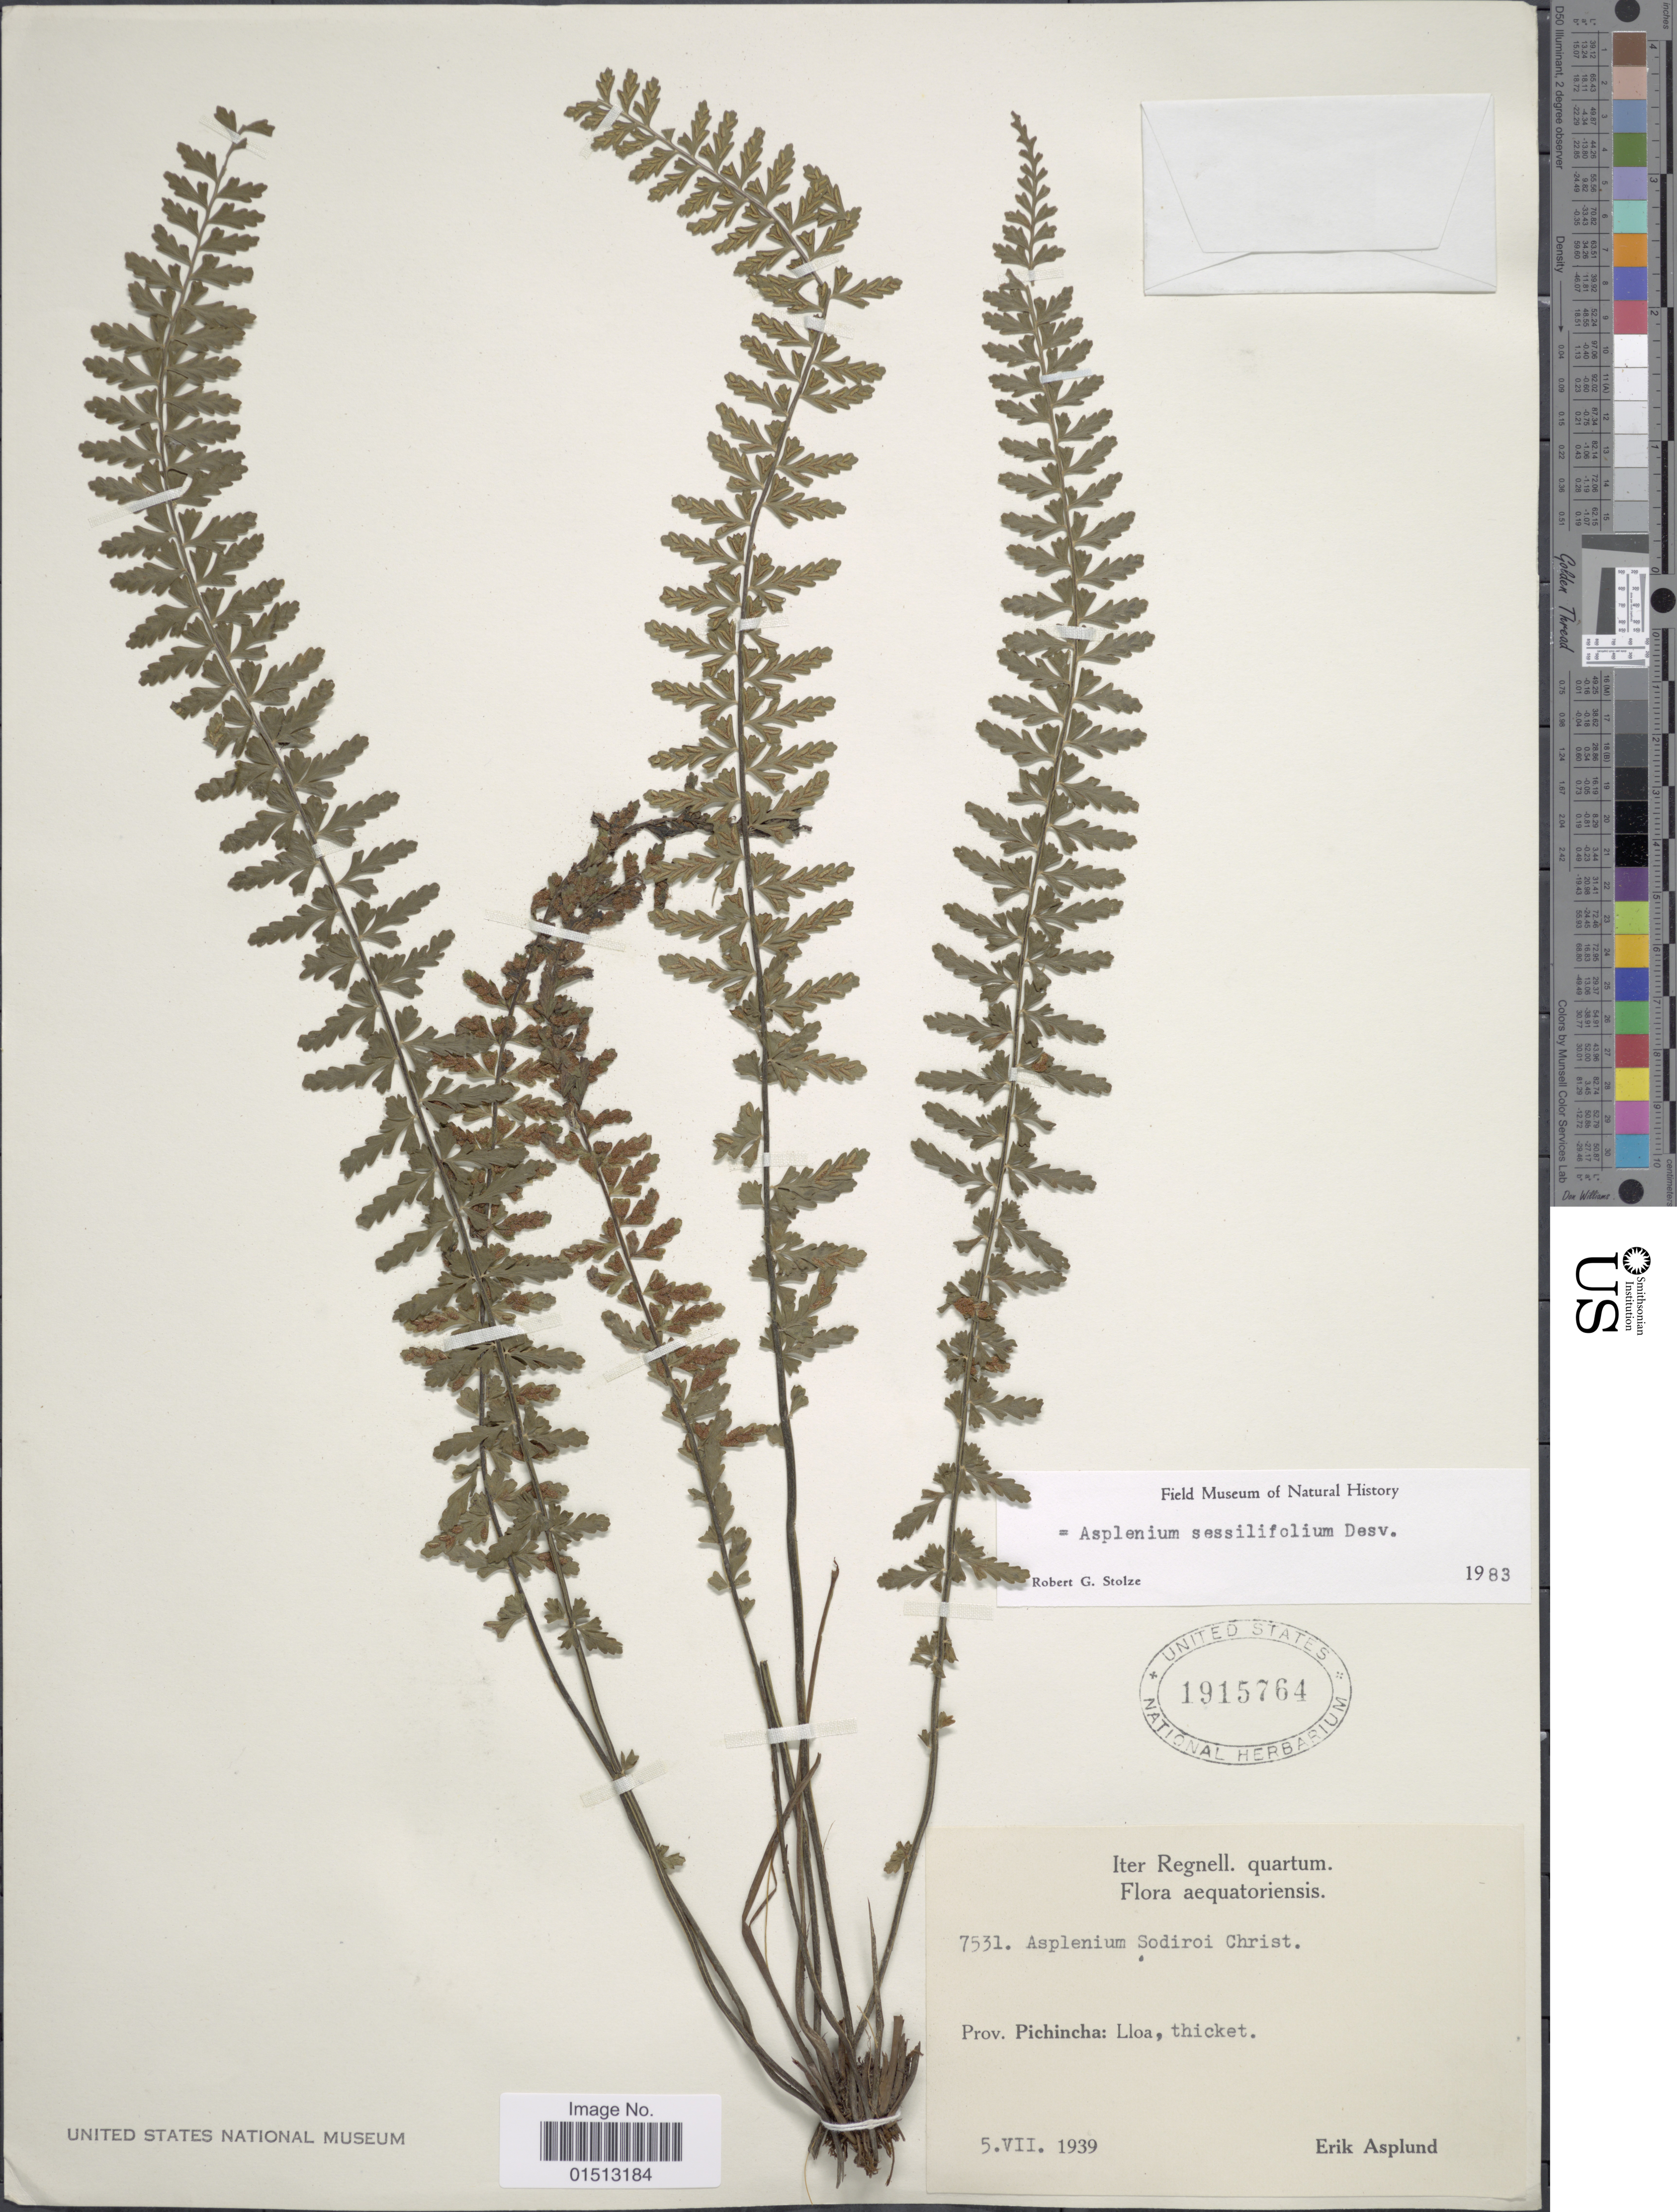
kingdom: Plantae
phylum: Tracheophyta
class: Polypodiopsida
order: Polypodiales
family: Aspleniaceae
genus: Asplenium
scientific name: Asplenium sessilifolium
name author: Desv.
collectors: E. Asplund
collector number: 7531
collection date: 1939-07-05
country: Ecuador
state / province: Pichincha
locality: Lloa, thicket.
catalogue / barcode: US 1915764